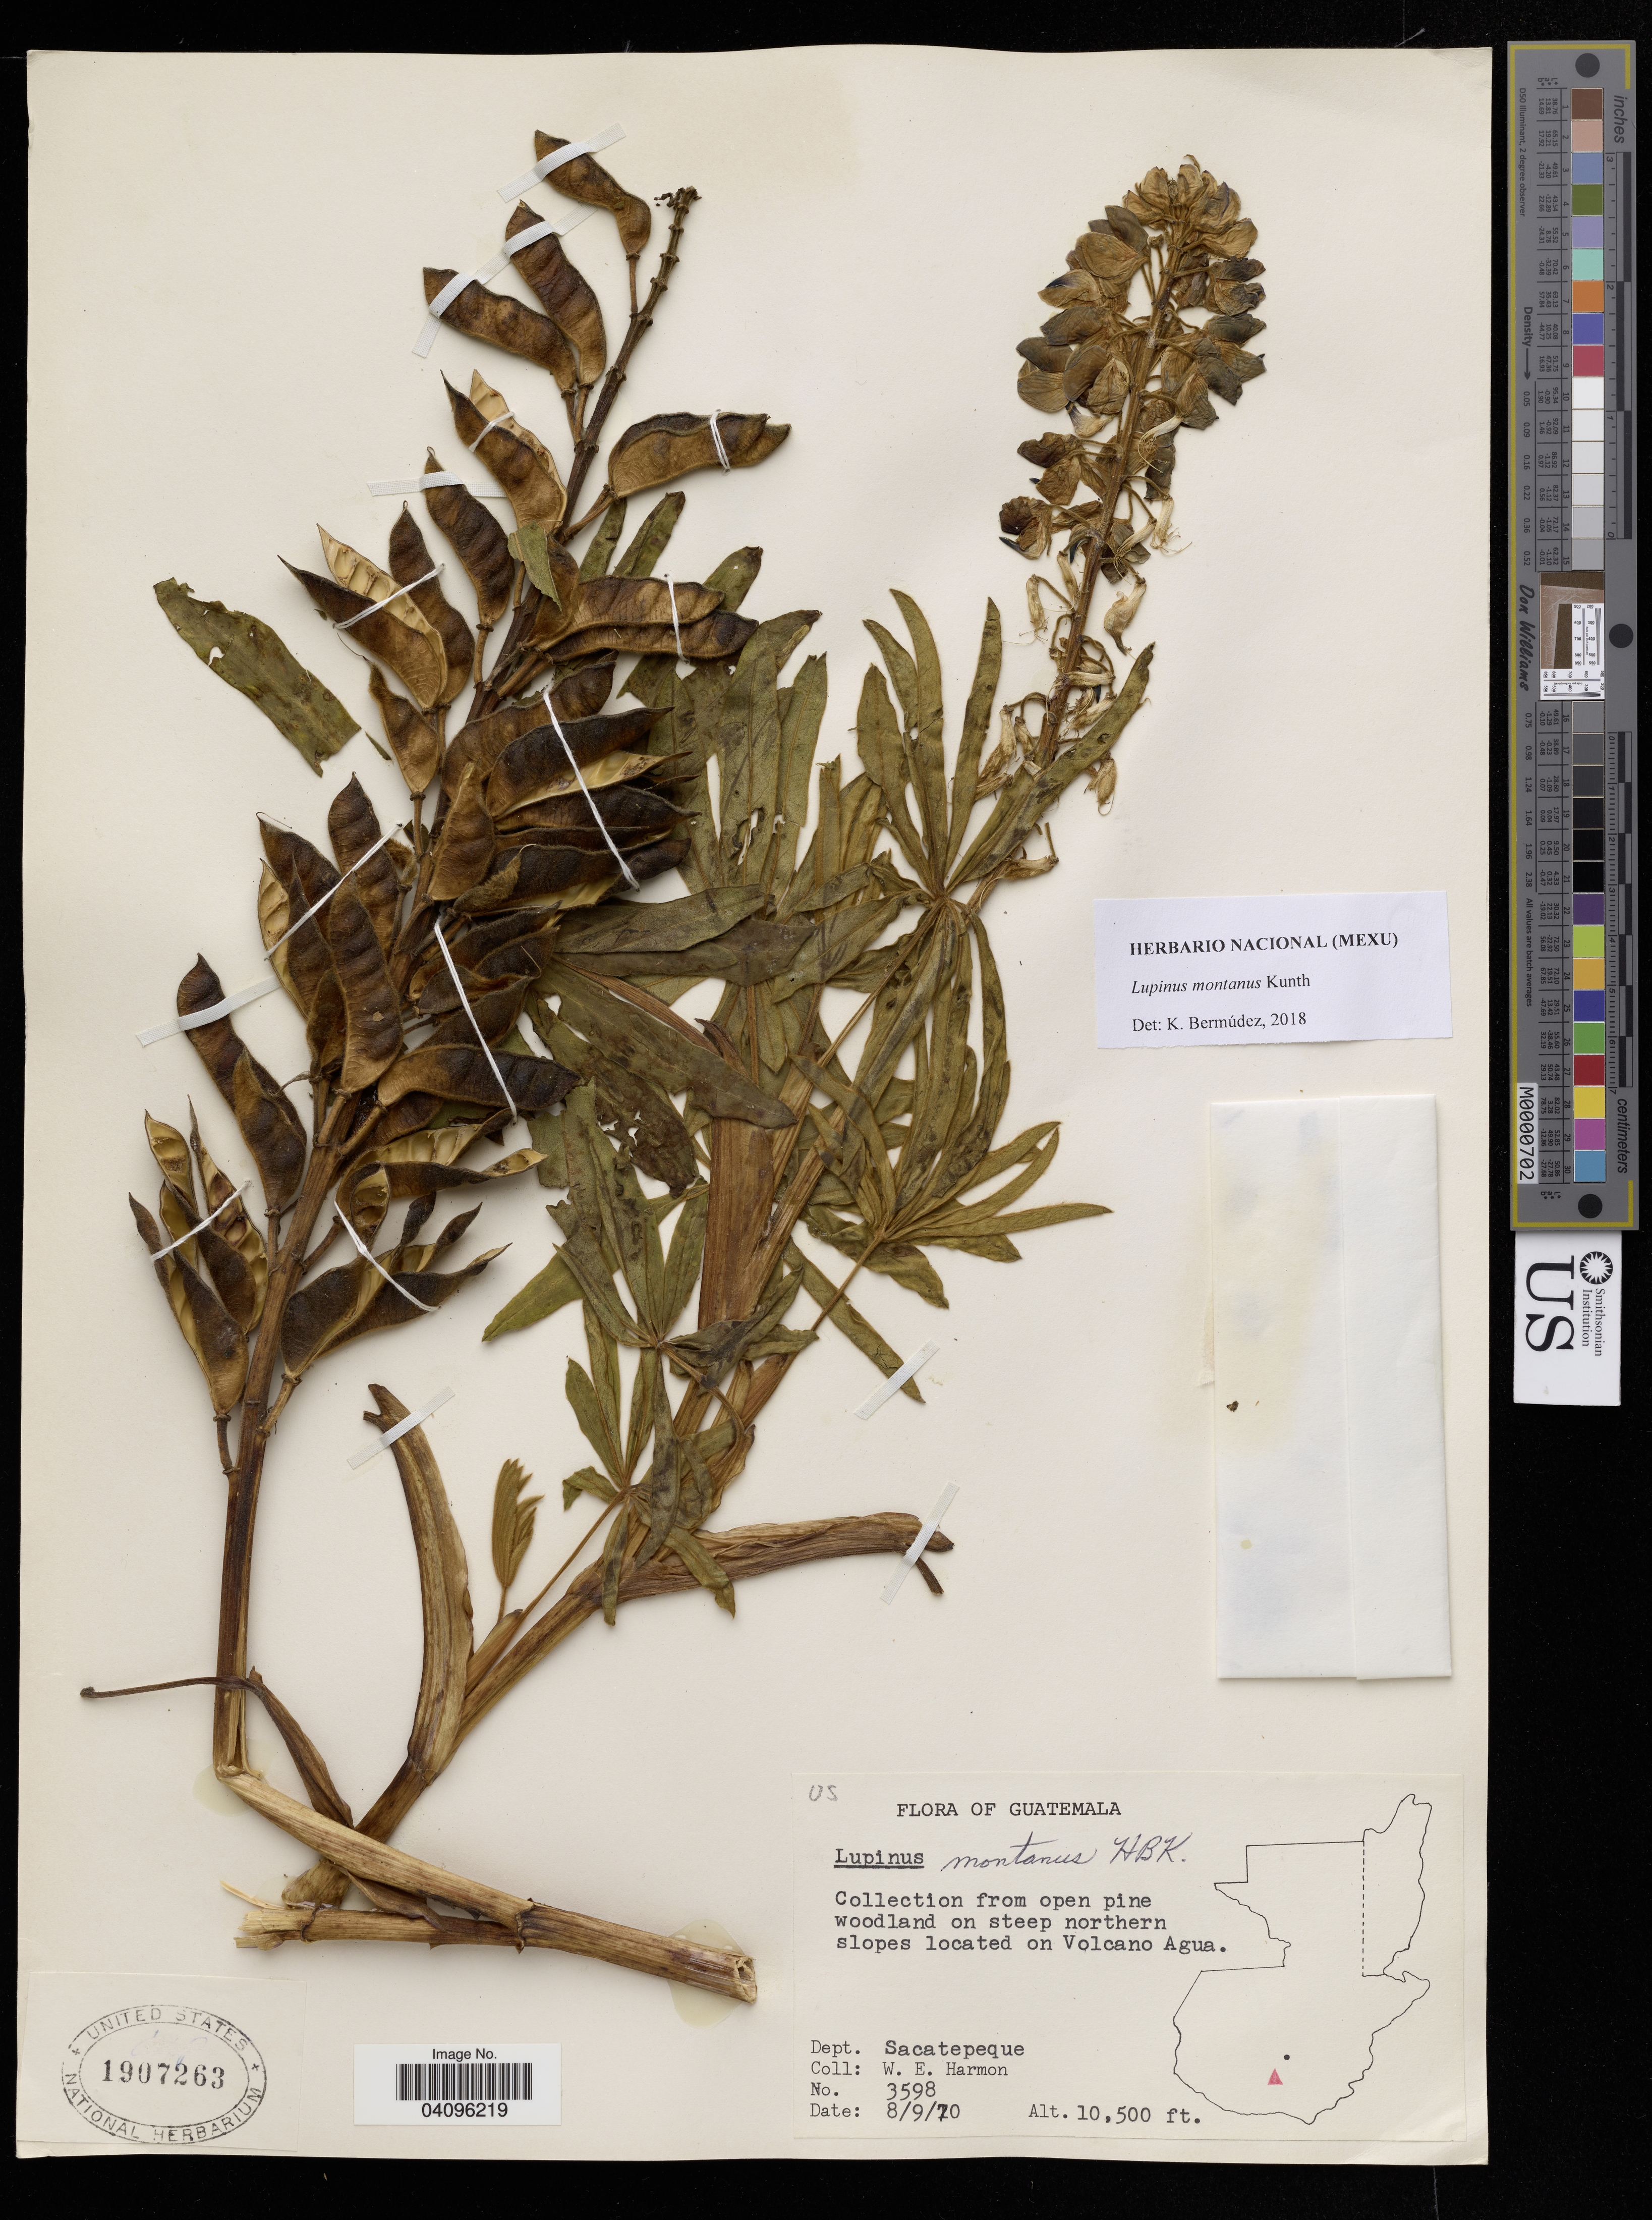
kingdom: Plantae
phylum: Tracheophyta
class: Magnoliopsida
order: Fabales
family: Fabaceae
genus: Lupinus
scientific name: Lupinus montanus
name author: Kunth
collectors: W. E. Harmon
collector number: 3598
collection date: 1970-09-08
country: Guatemala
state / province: Guatemala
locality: Volcano Agua. Sacatepeque.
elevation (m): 3200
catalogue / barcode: US 1907263